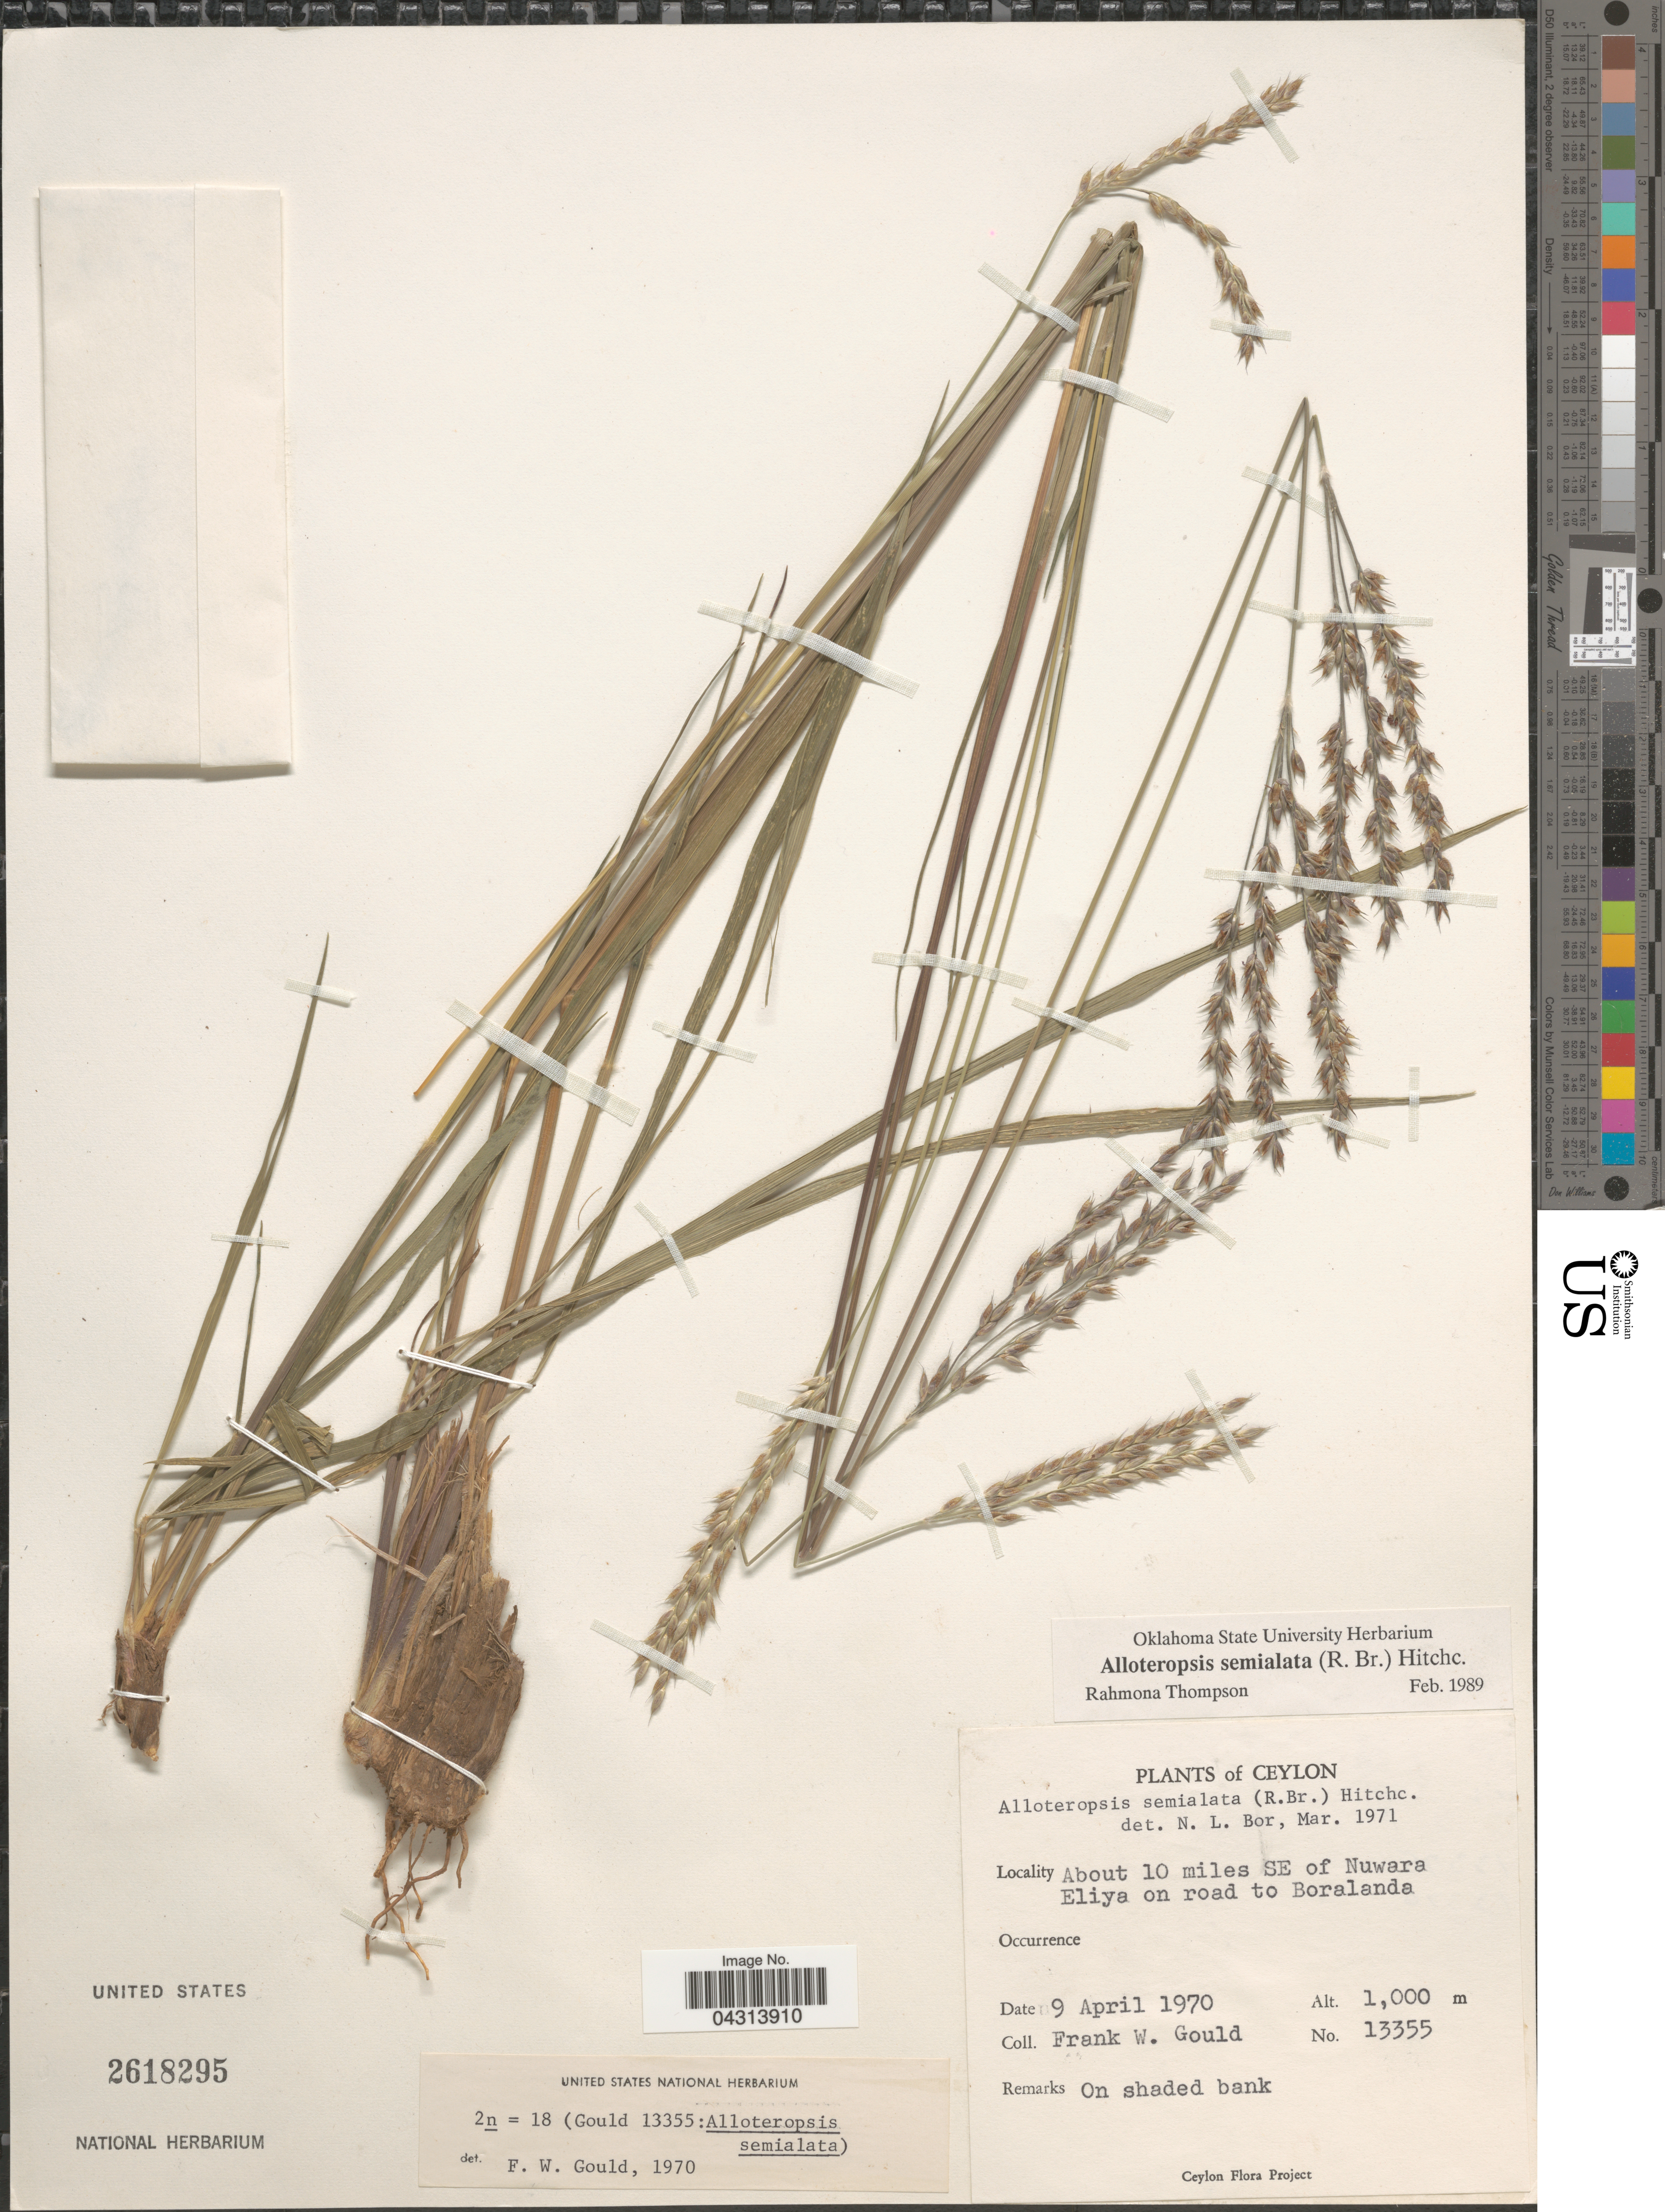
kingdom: Plantae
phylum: Tracheophyta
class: Liliopsida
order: Poales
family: Poaceae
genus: Alloteropsis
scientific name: Alloteropsis semialata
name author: (R. Br.) Hitchc.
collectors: F. W. Gould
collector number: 13355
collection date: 1970-04-09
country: Sri Lanka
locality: Ceylon. About 10 miles SE of Nuwara Eliya on road to Boralanda.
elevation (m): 1000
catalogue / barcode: US 2618295